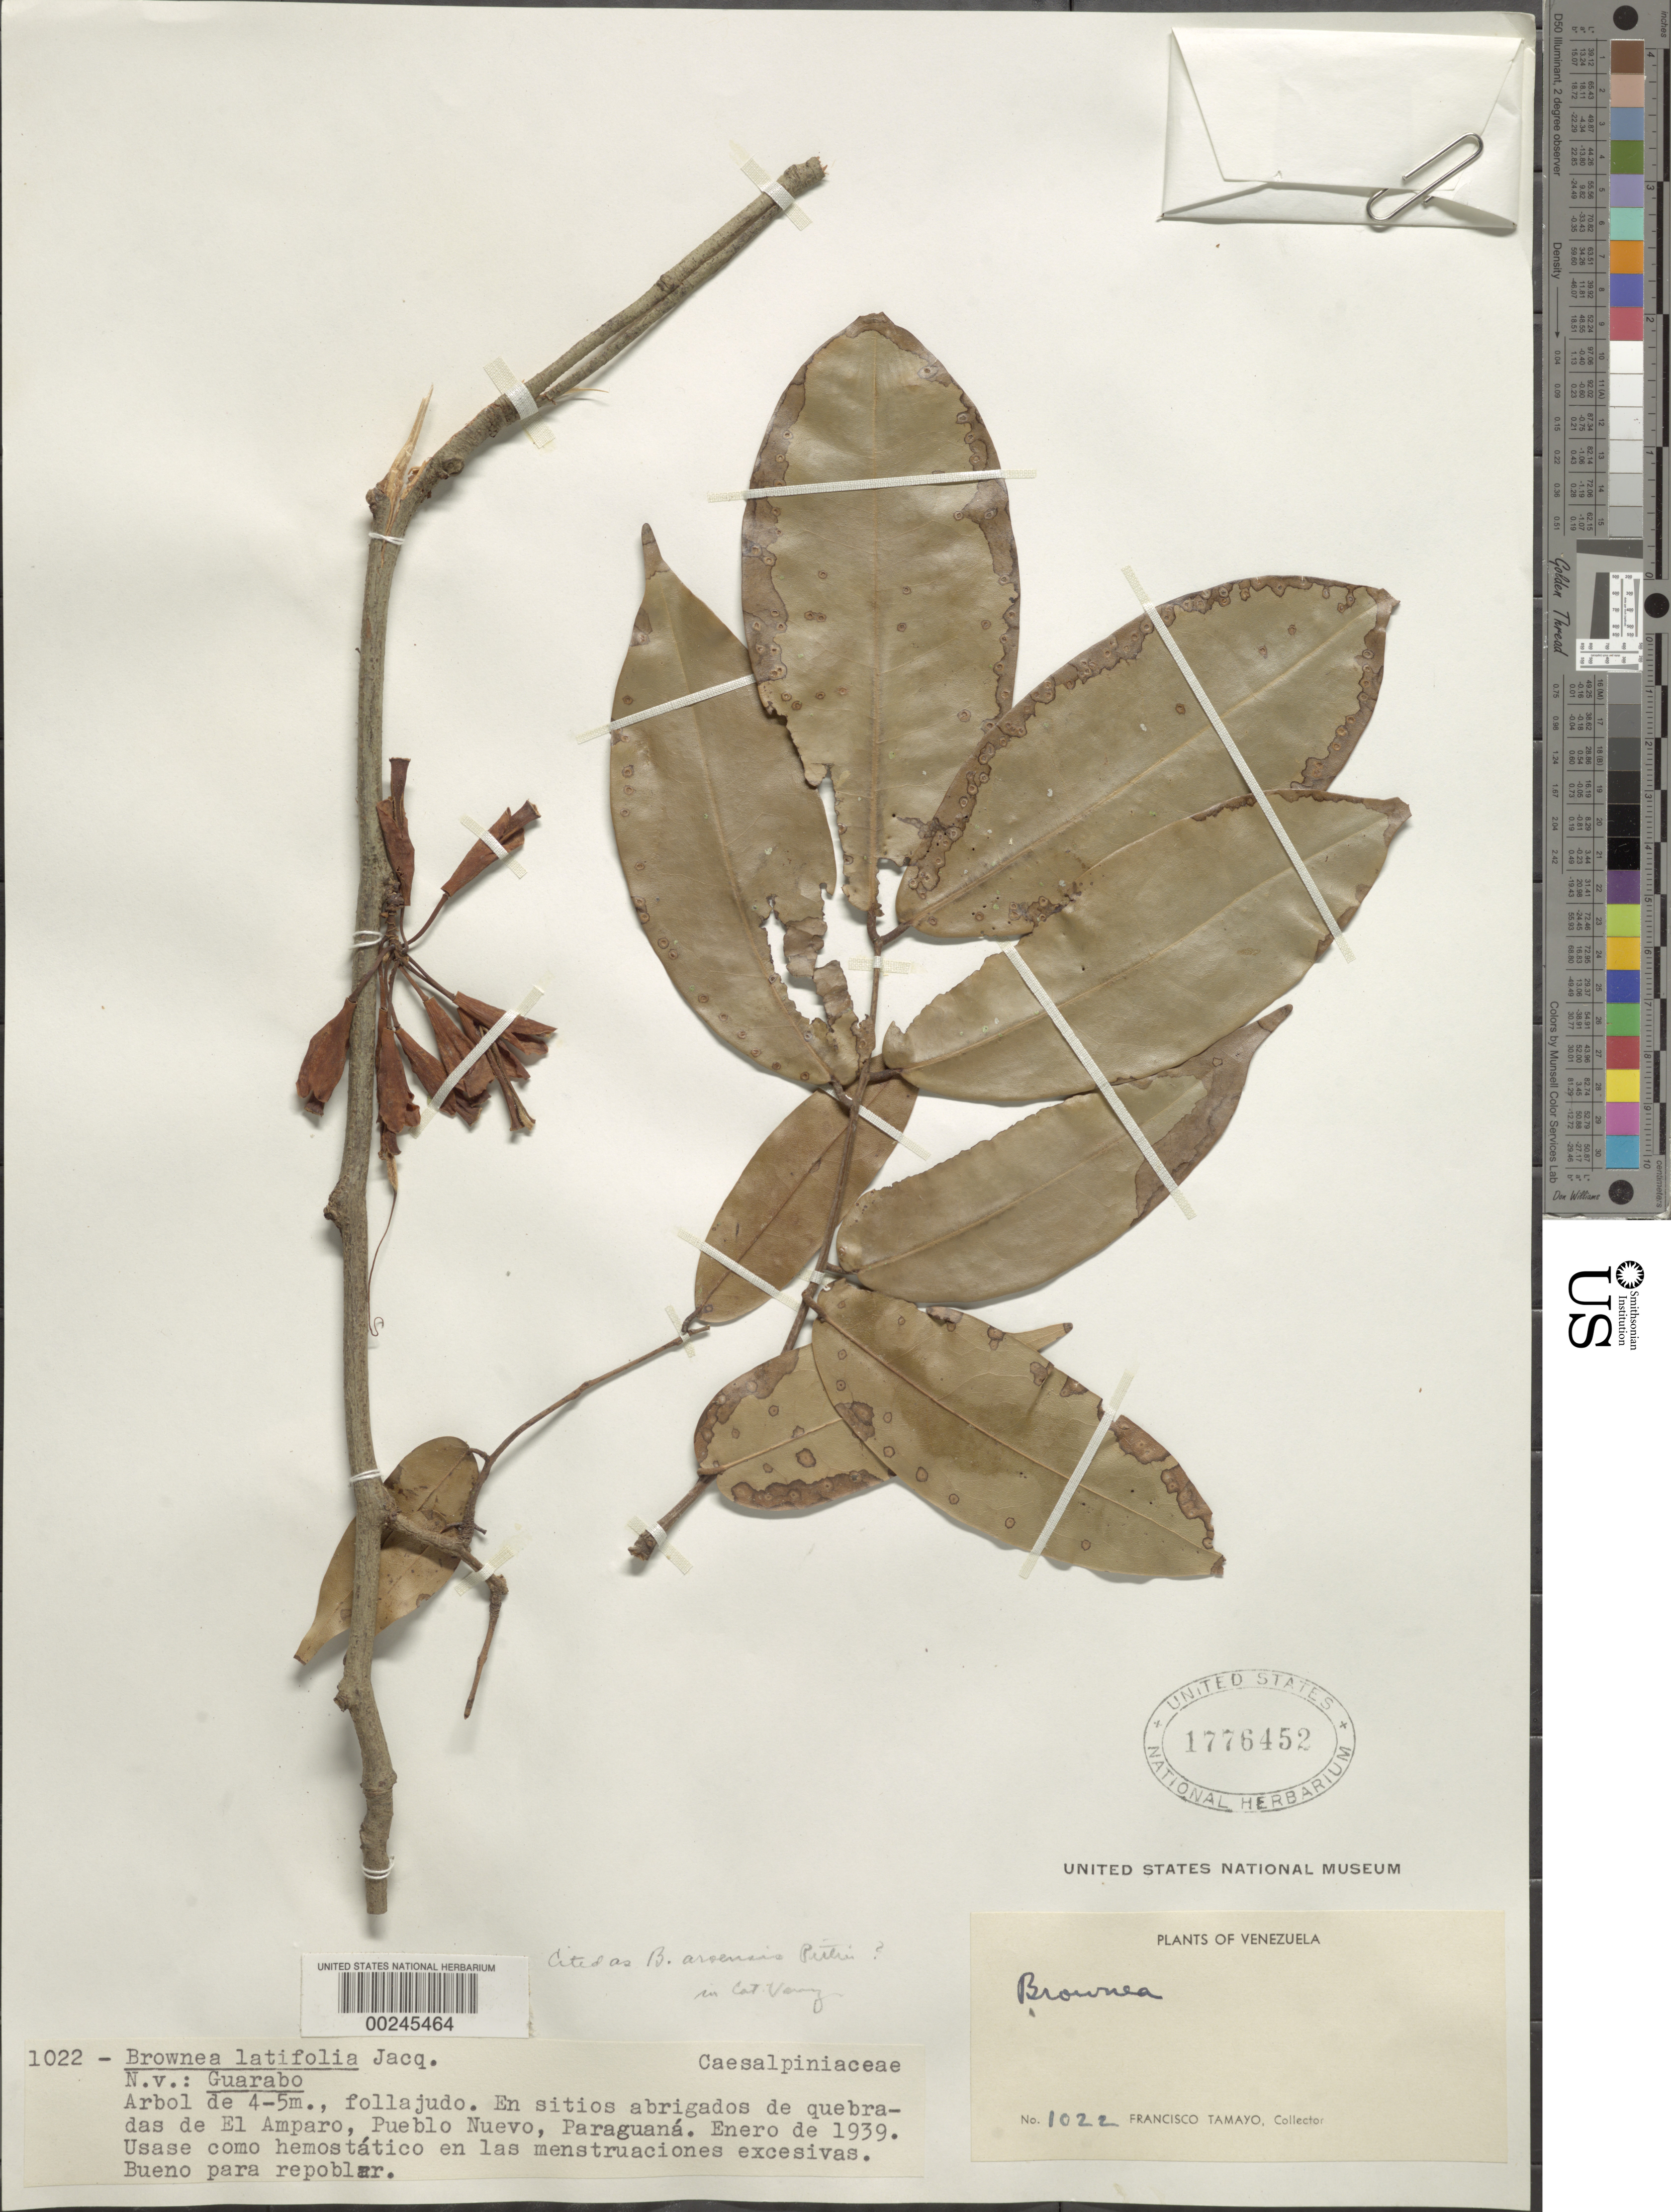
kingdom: Plantae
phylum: Tracheophyta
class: Magnoliopsida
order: Fabales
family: Fabaceae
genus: Brownea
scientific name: Brownea coccinea subsp. coccinea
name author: Jacq.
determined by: Santos-Silva, J.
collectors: F. Tamayo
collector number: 1022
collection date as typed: Jan 1939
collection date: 1939-01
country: Venezuela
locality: El amparo, pueblo nuevo, paraguana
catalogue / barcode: US 1776452